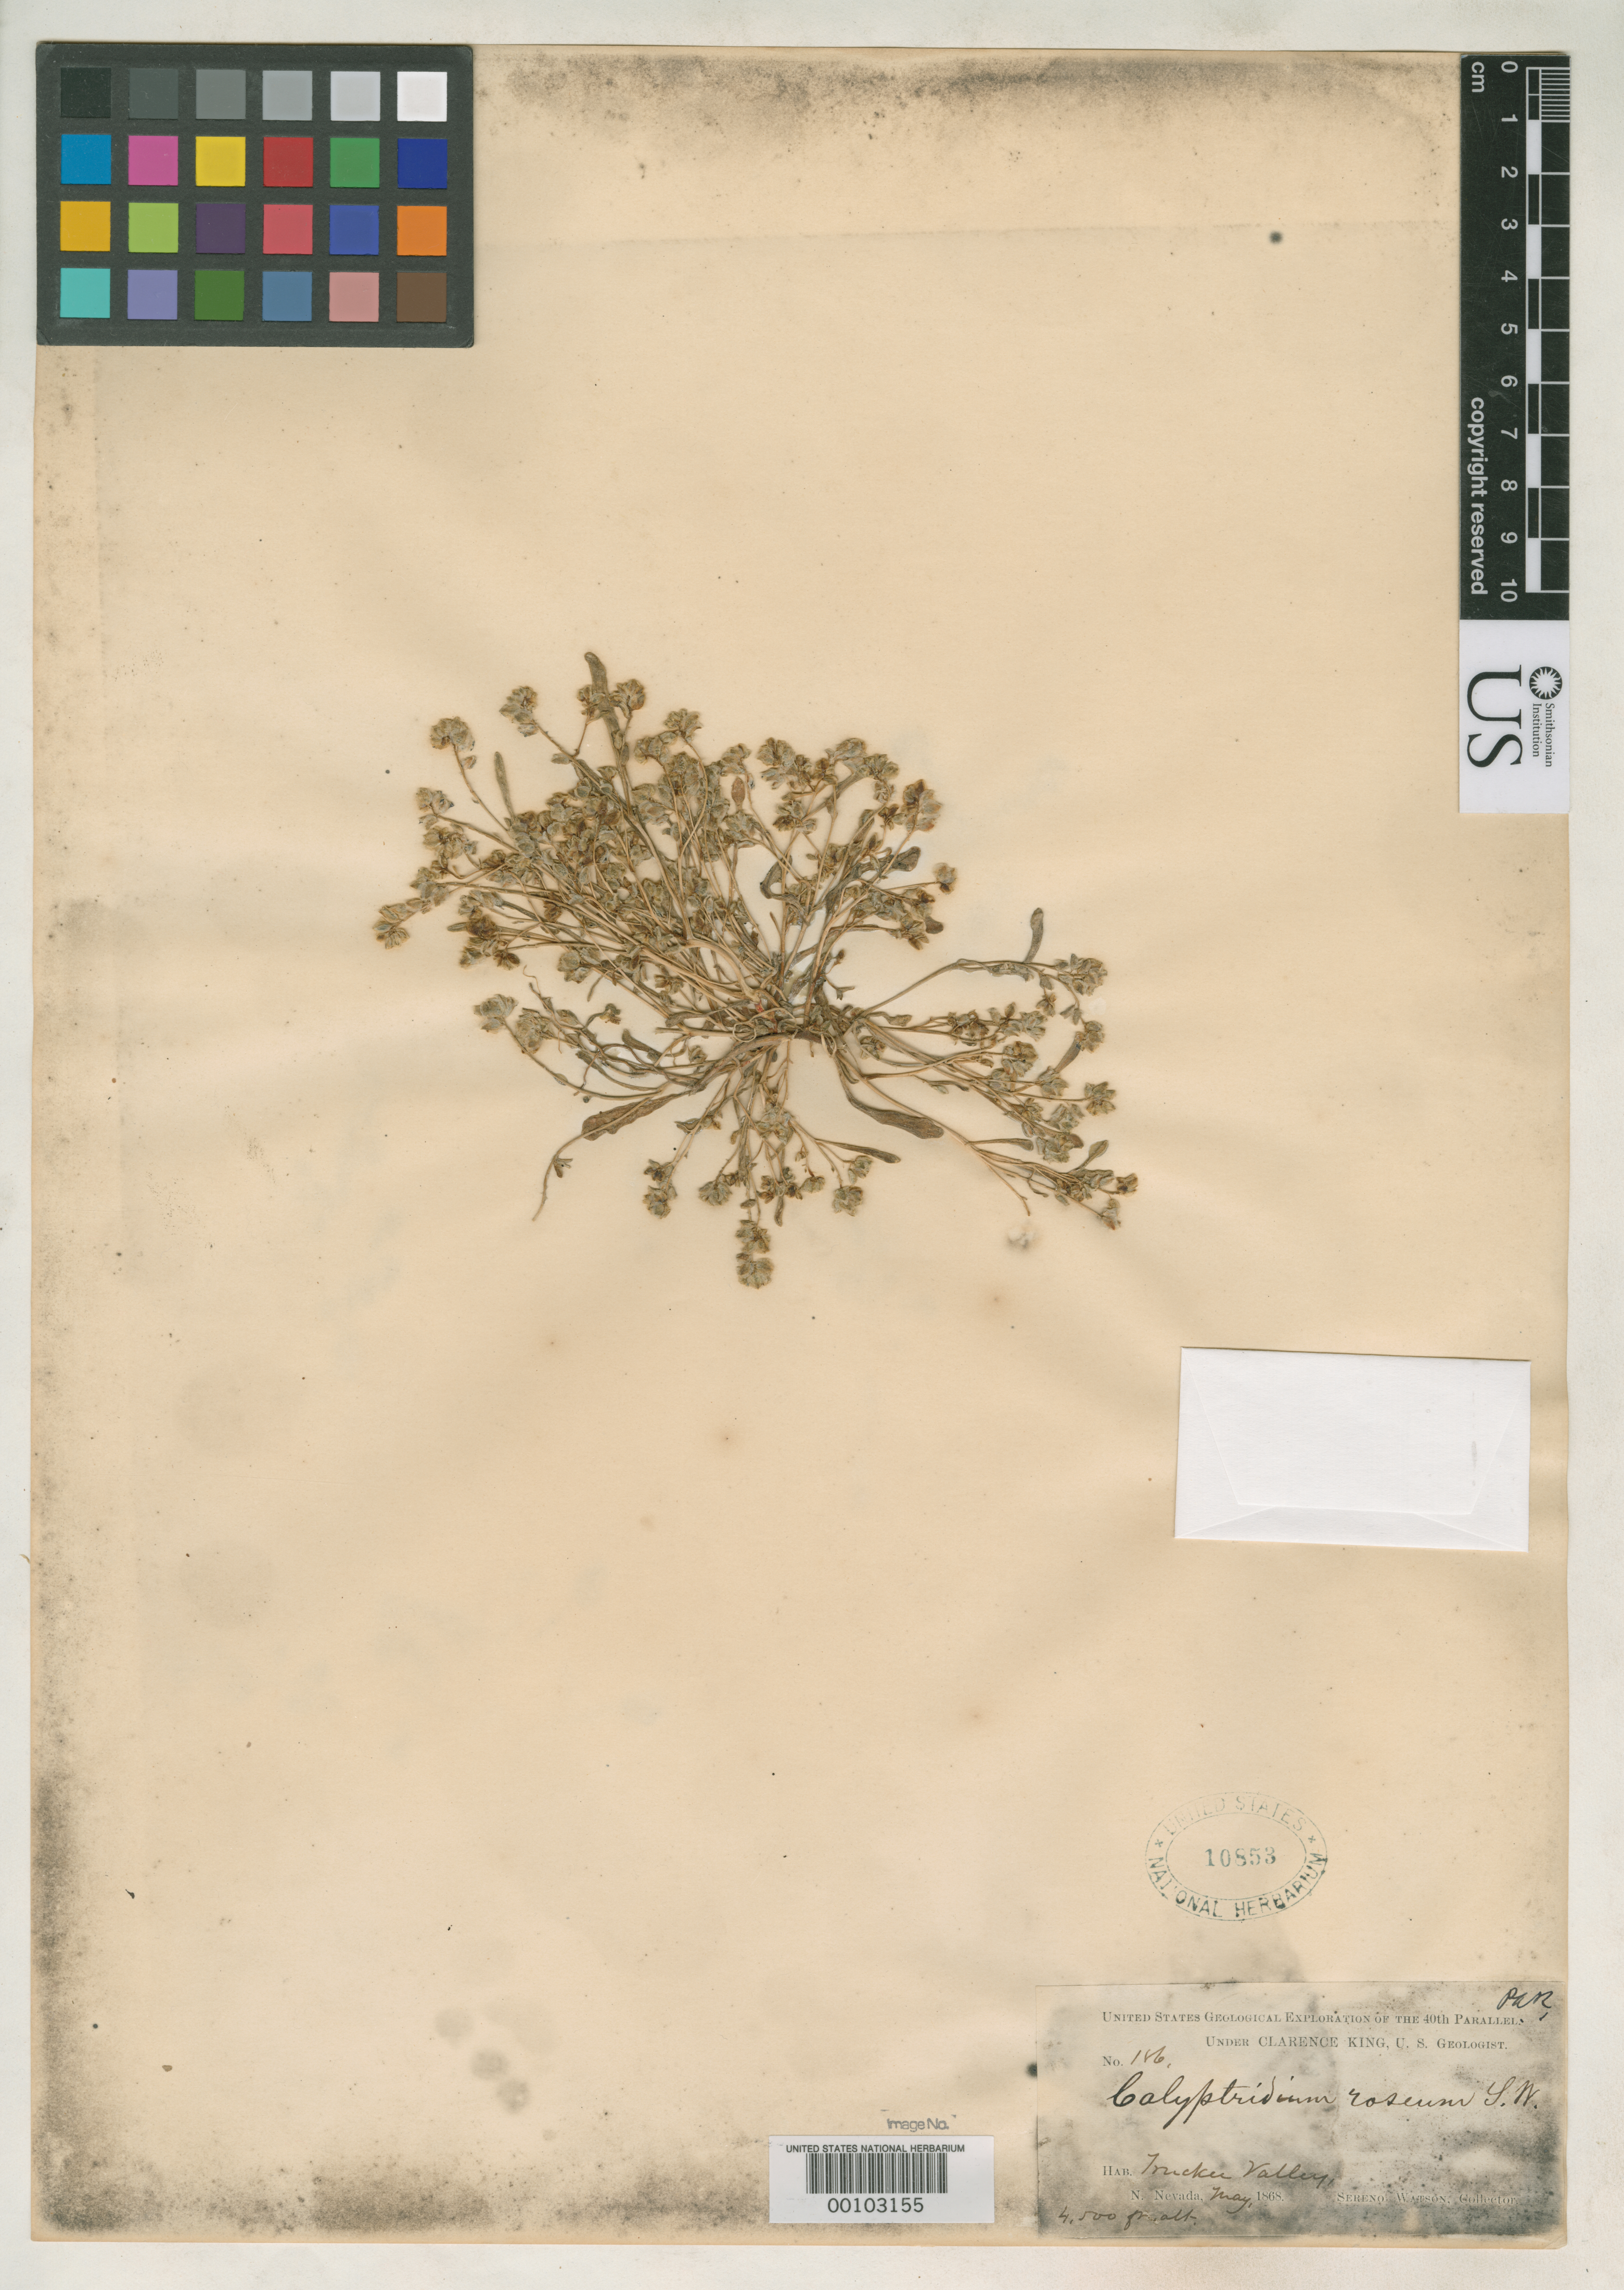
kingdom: Plantae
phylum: Tracheophyta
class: Magnoliopsida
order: Caryophyllales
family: Montiaceae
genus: Calyptridium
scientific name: Calyptridium roseum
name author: S. Watson in C. King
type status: Syntype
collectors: S. Watson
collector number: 186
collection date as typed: May 1868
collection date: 1868-05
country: United States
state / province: Nevada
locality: Truckee Valley.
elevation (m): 1372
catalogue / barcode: US 10853